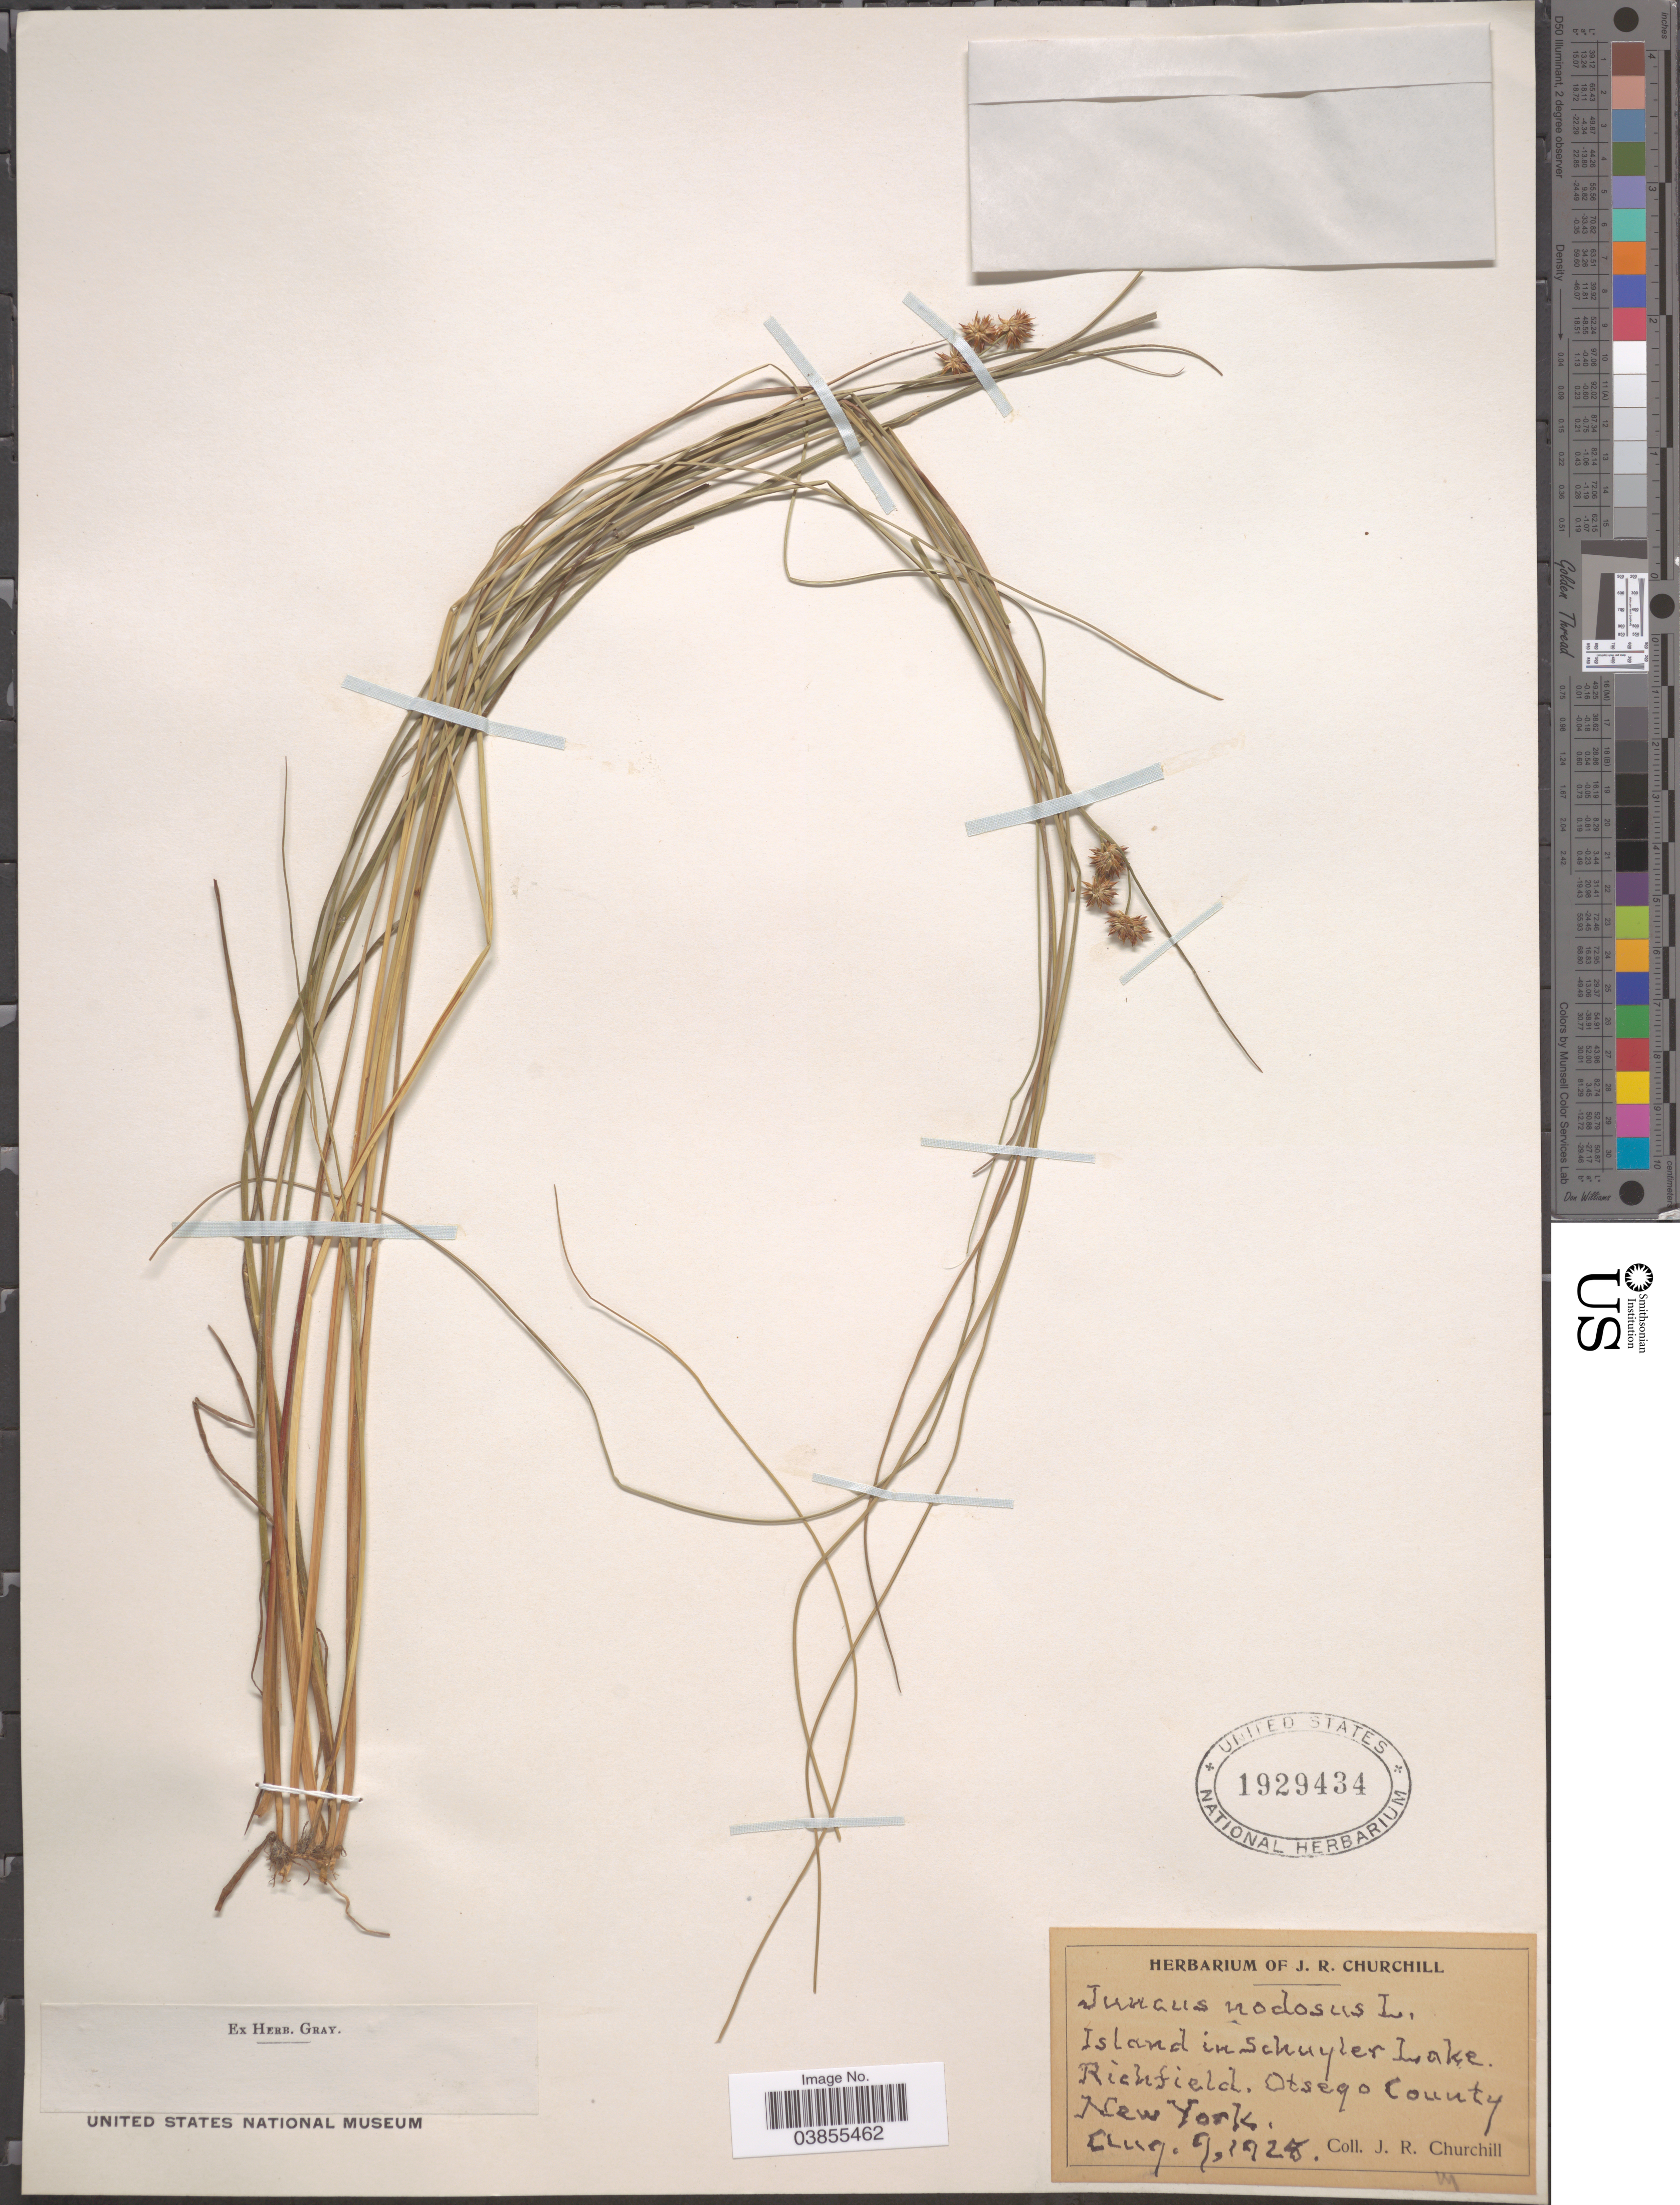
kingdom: Plantae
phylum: Tracheophyta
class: Liliopsida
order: Poales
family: Juncaceae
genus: Juncus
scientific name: Juncus nodosus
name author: L.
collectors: J. Churchill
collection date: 1925-08-09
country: United States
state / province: New York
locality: Island in Schuyler Lake. Richfield. Otsego County.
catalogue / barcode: US 1929434